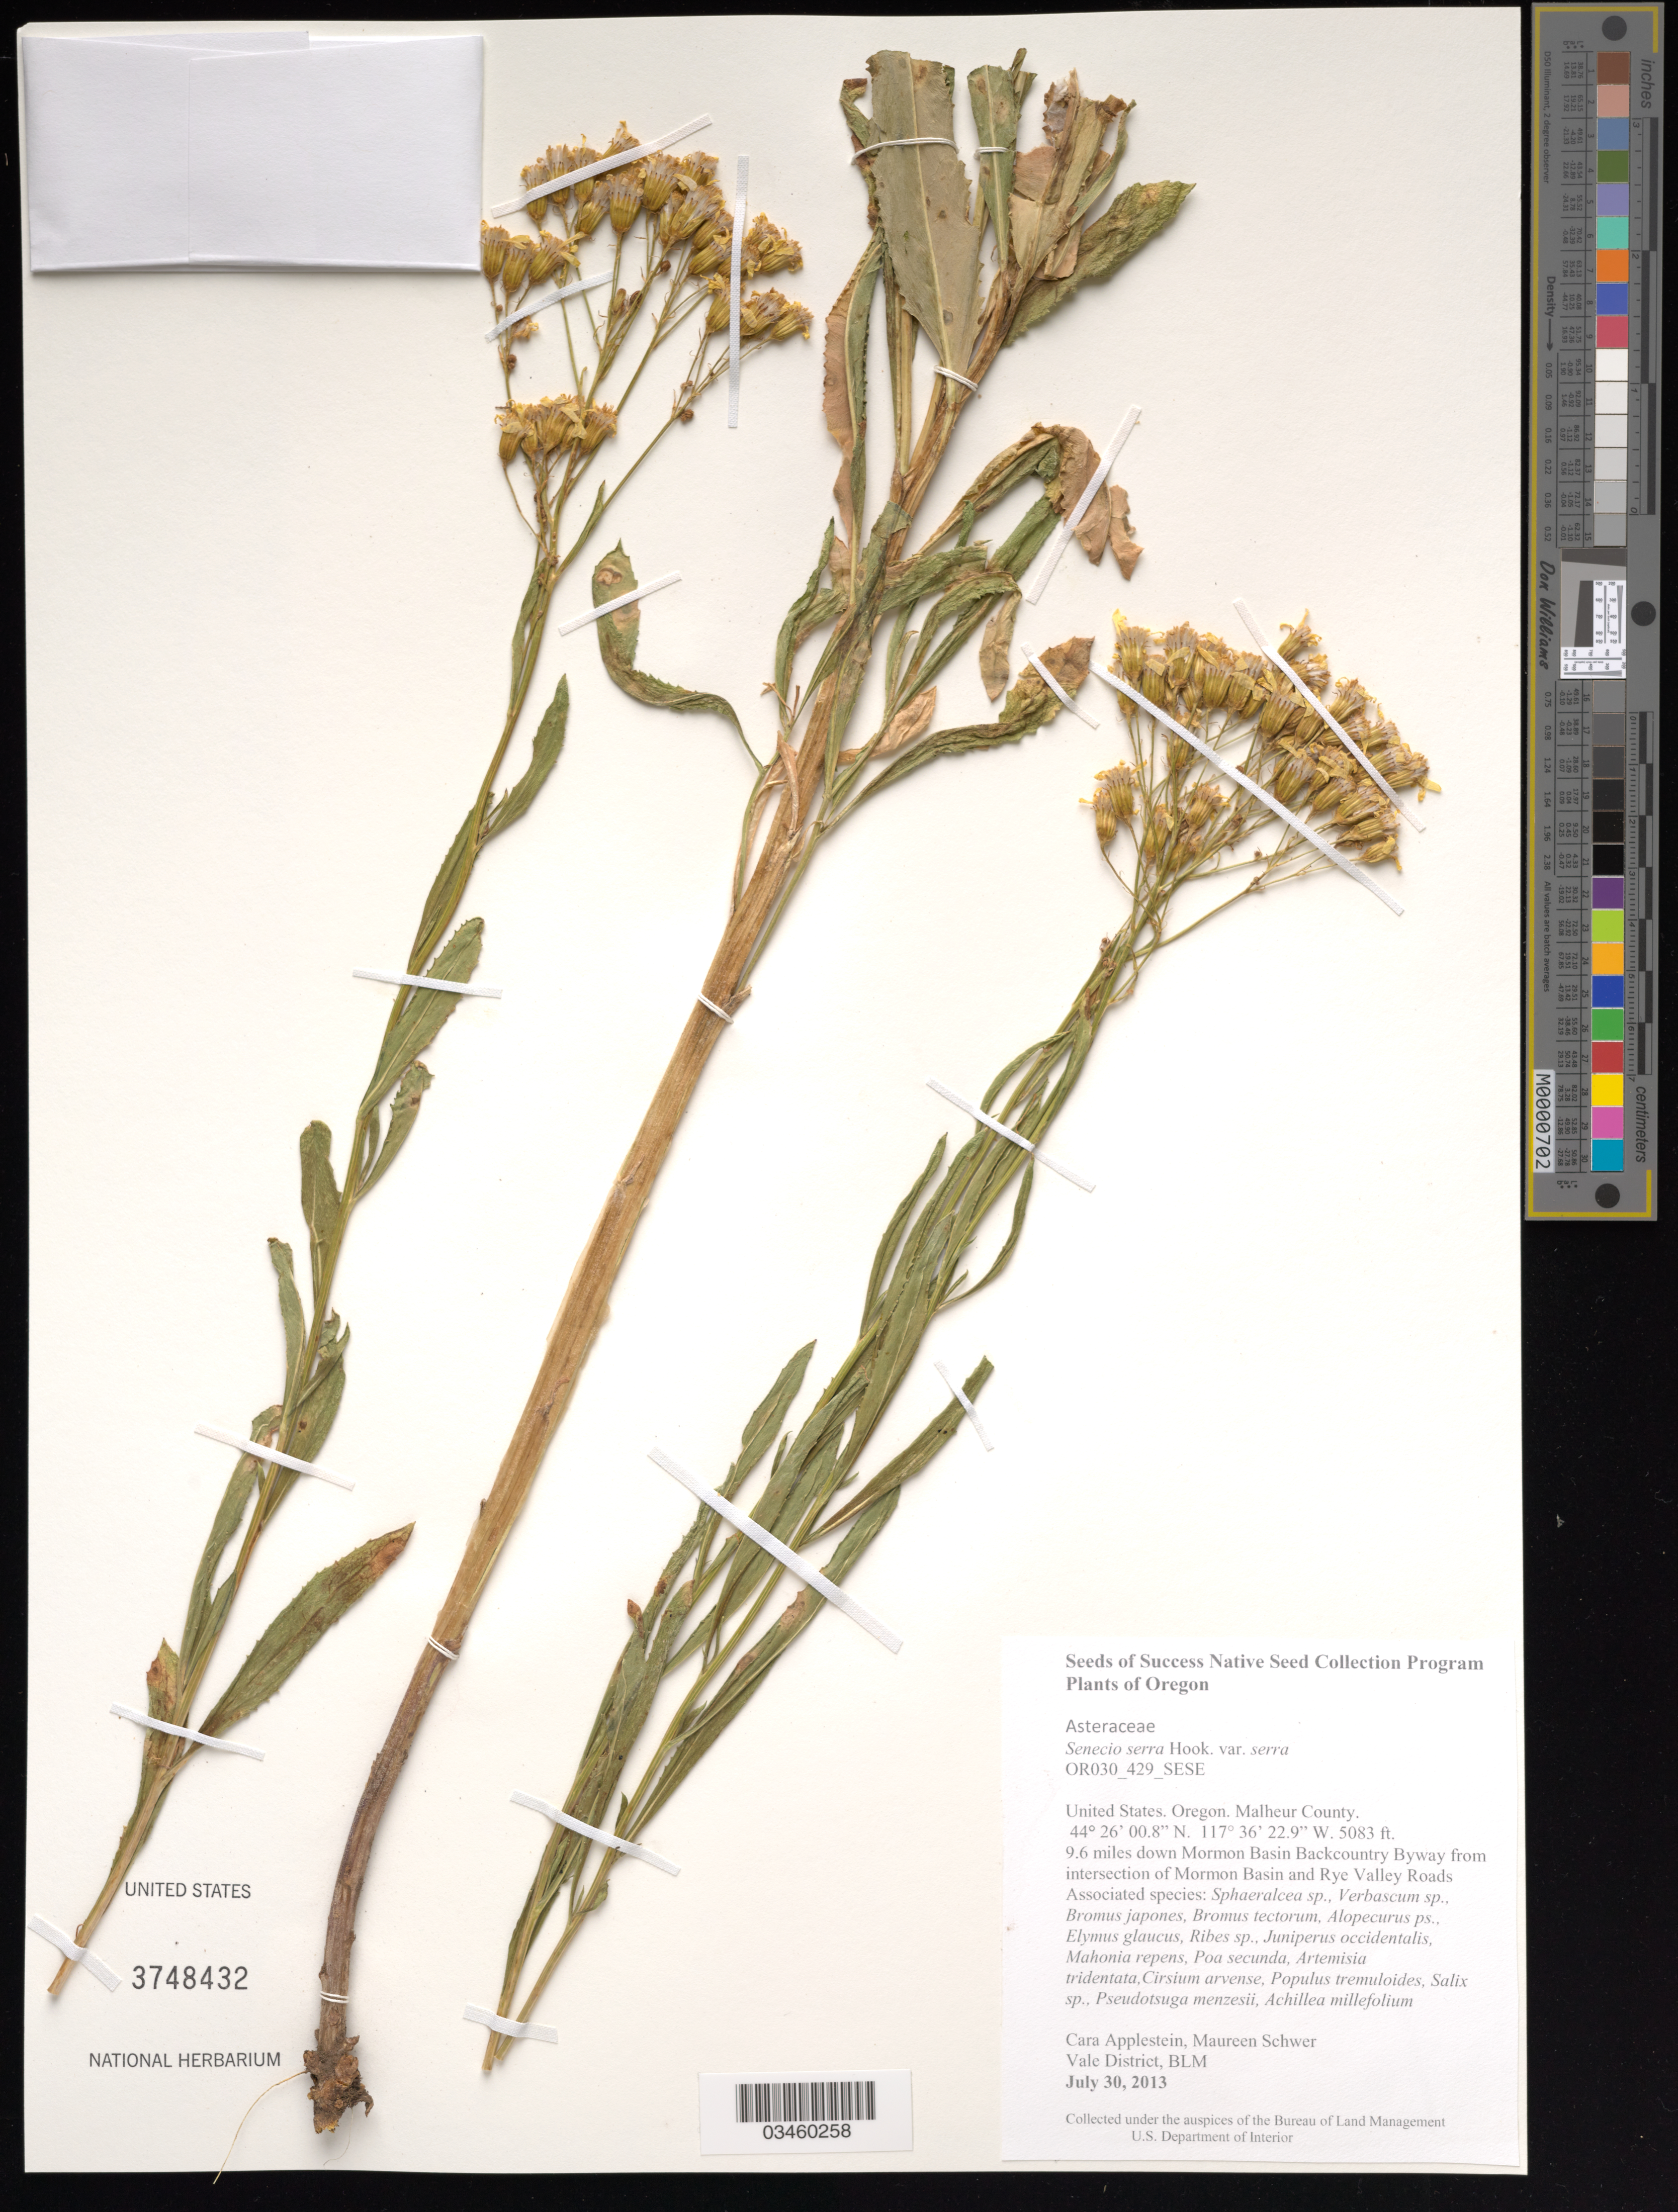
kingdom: Plantae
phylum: Tracheophyta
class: Magnoliopsida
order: Asterales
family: Asteraceae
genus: Senecio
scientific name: Senecio serra var. serra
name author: Hook.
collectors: C. Applestein & M. Schwer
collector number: OR030-429-SESE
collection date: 2013-07-30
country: United States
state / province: Oregon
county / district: Malheur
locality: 9.6 mi. down Mormon Basin Backcountry Byway from intersection of Mormon Basin and Rye Valley Roads.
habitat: With Bromus japones, Ribes sp., Poa secunda, Salix sp., ect.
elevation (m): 1549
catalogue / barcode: US 3748432